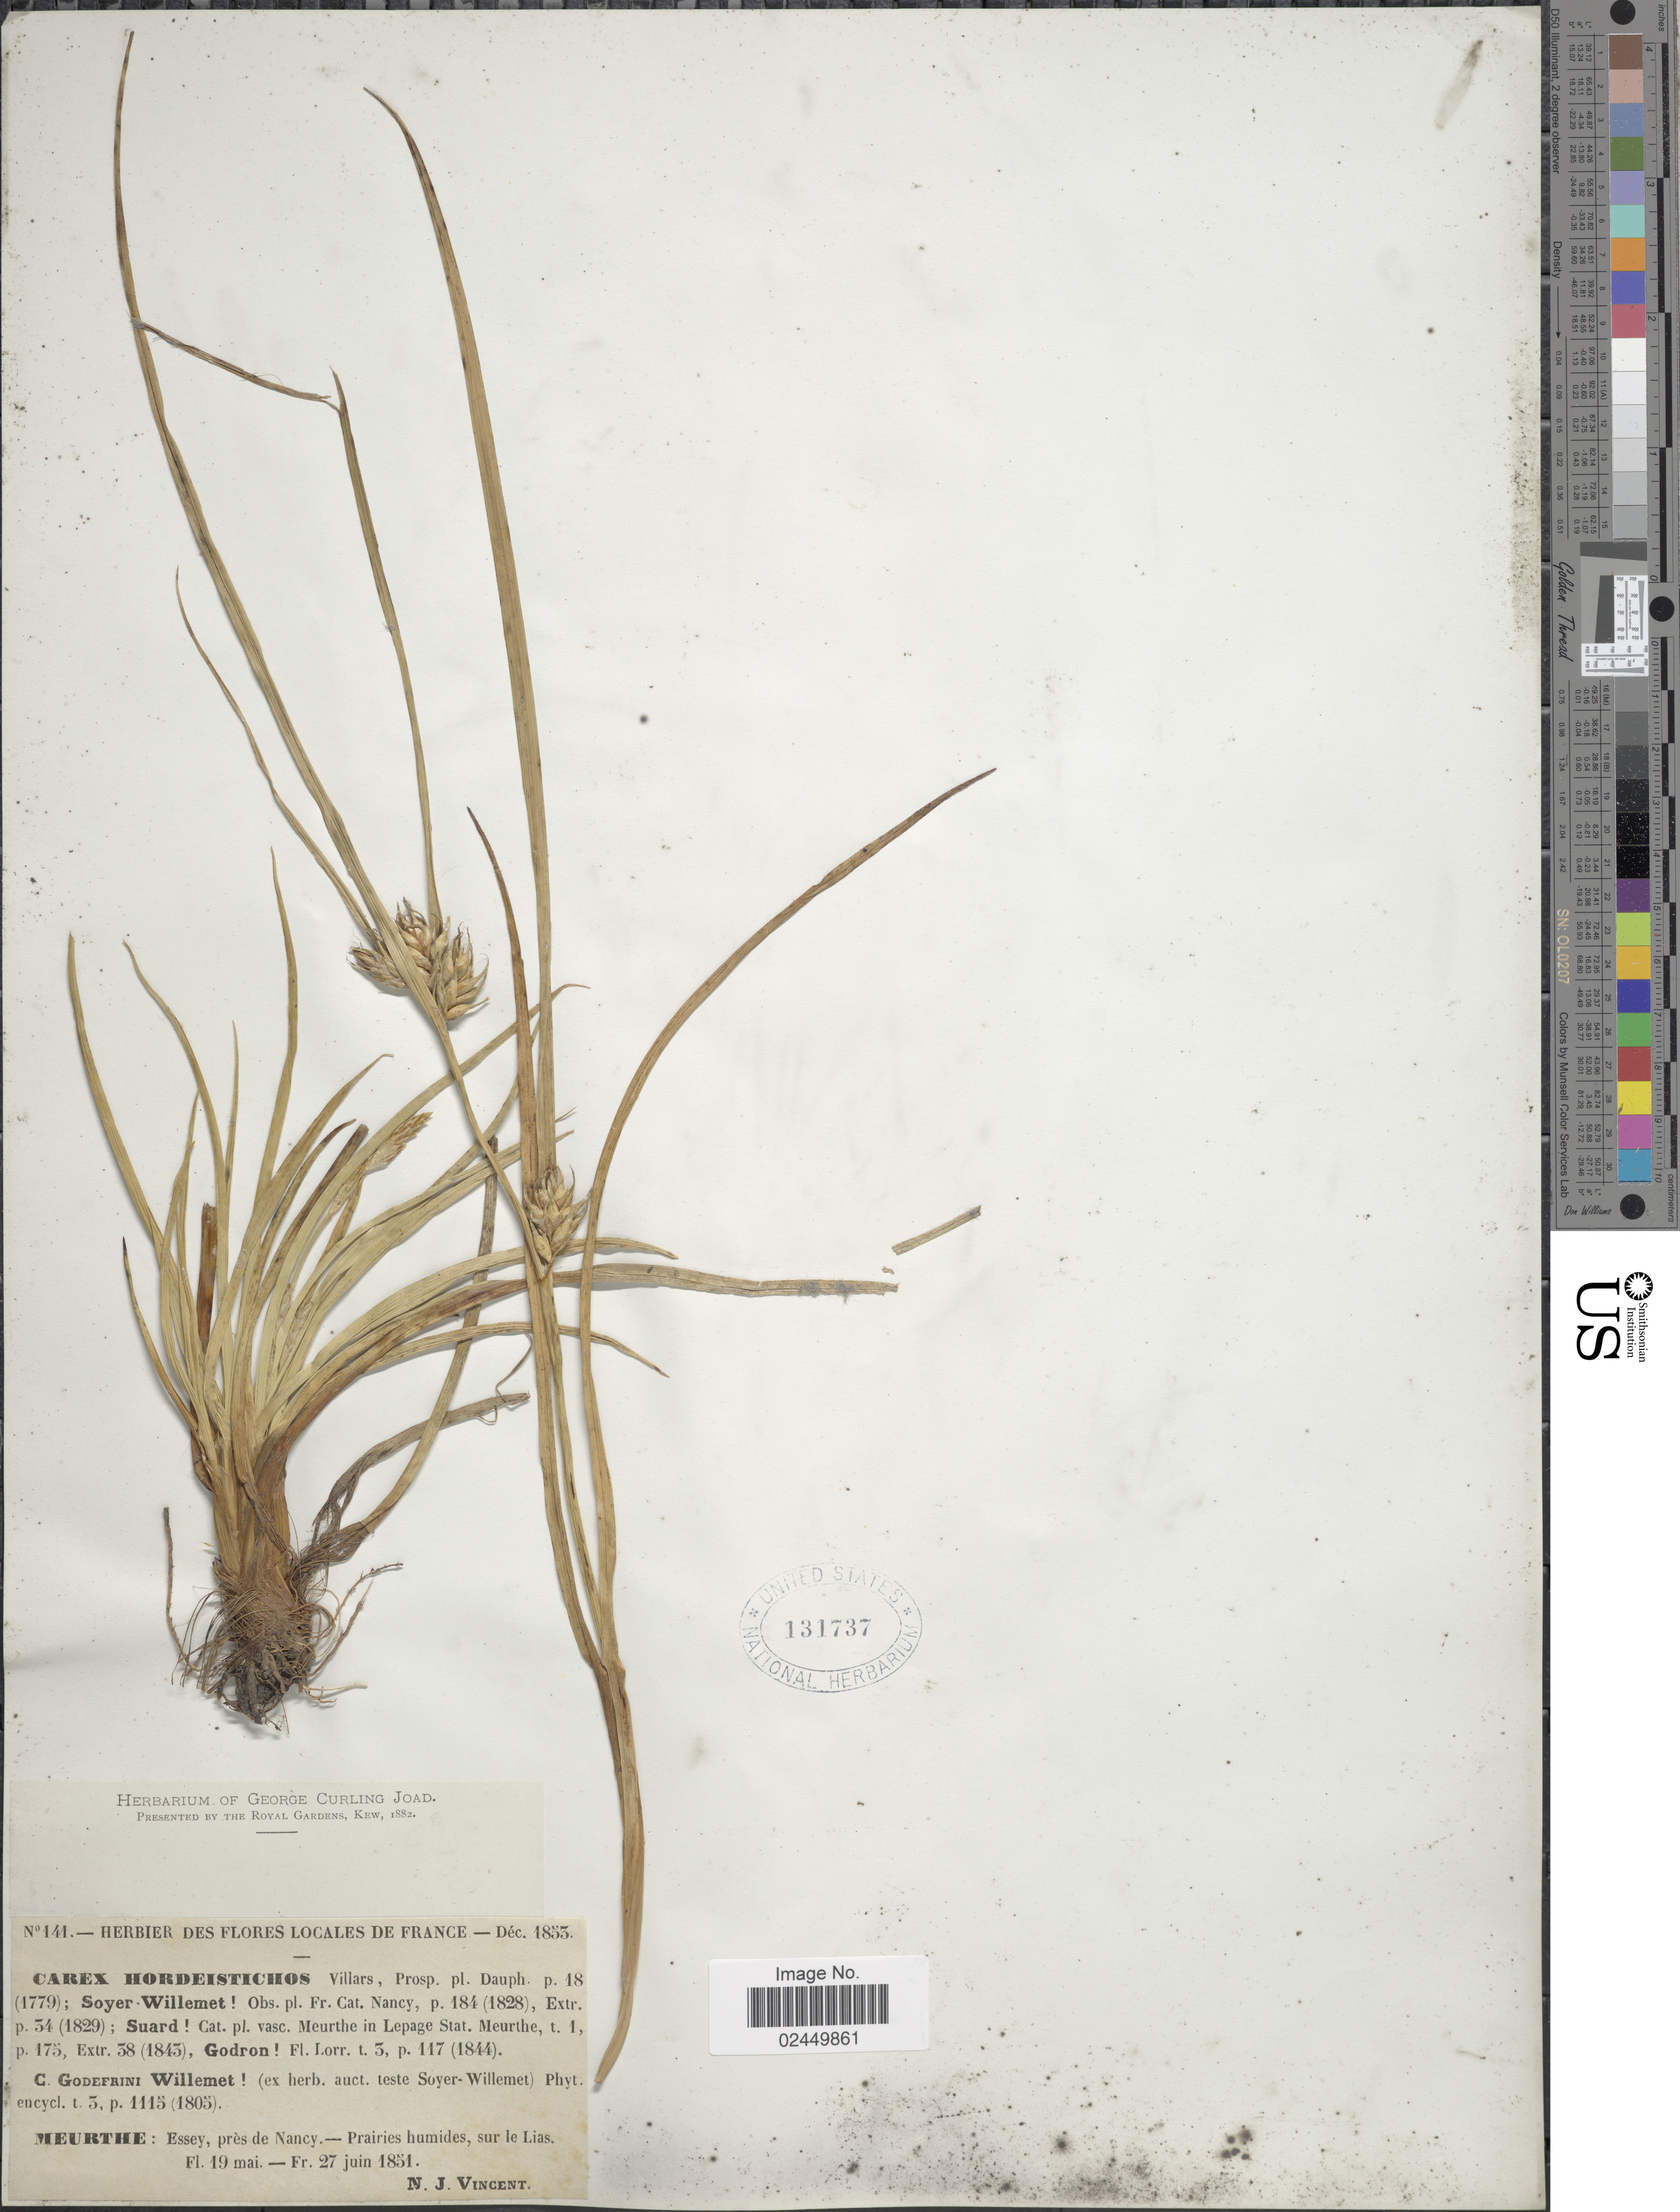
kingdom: Plantae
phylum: Tracheophyta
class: Liliopsida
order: Poales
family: Cyperaceae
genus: Carex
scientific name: Carex hordeistichos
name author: Vill.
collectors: N. Vincent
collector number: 141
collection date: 1851-05-19/1851-06-27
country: France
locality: Meurthe: Essey, pres de Nancy.- Prairies humides, sur le Lias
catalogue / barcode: US 131737